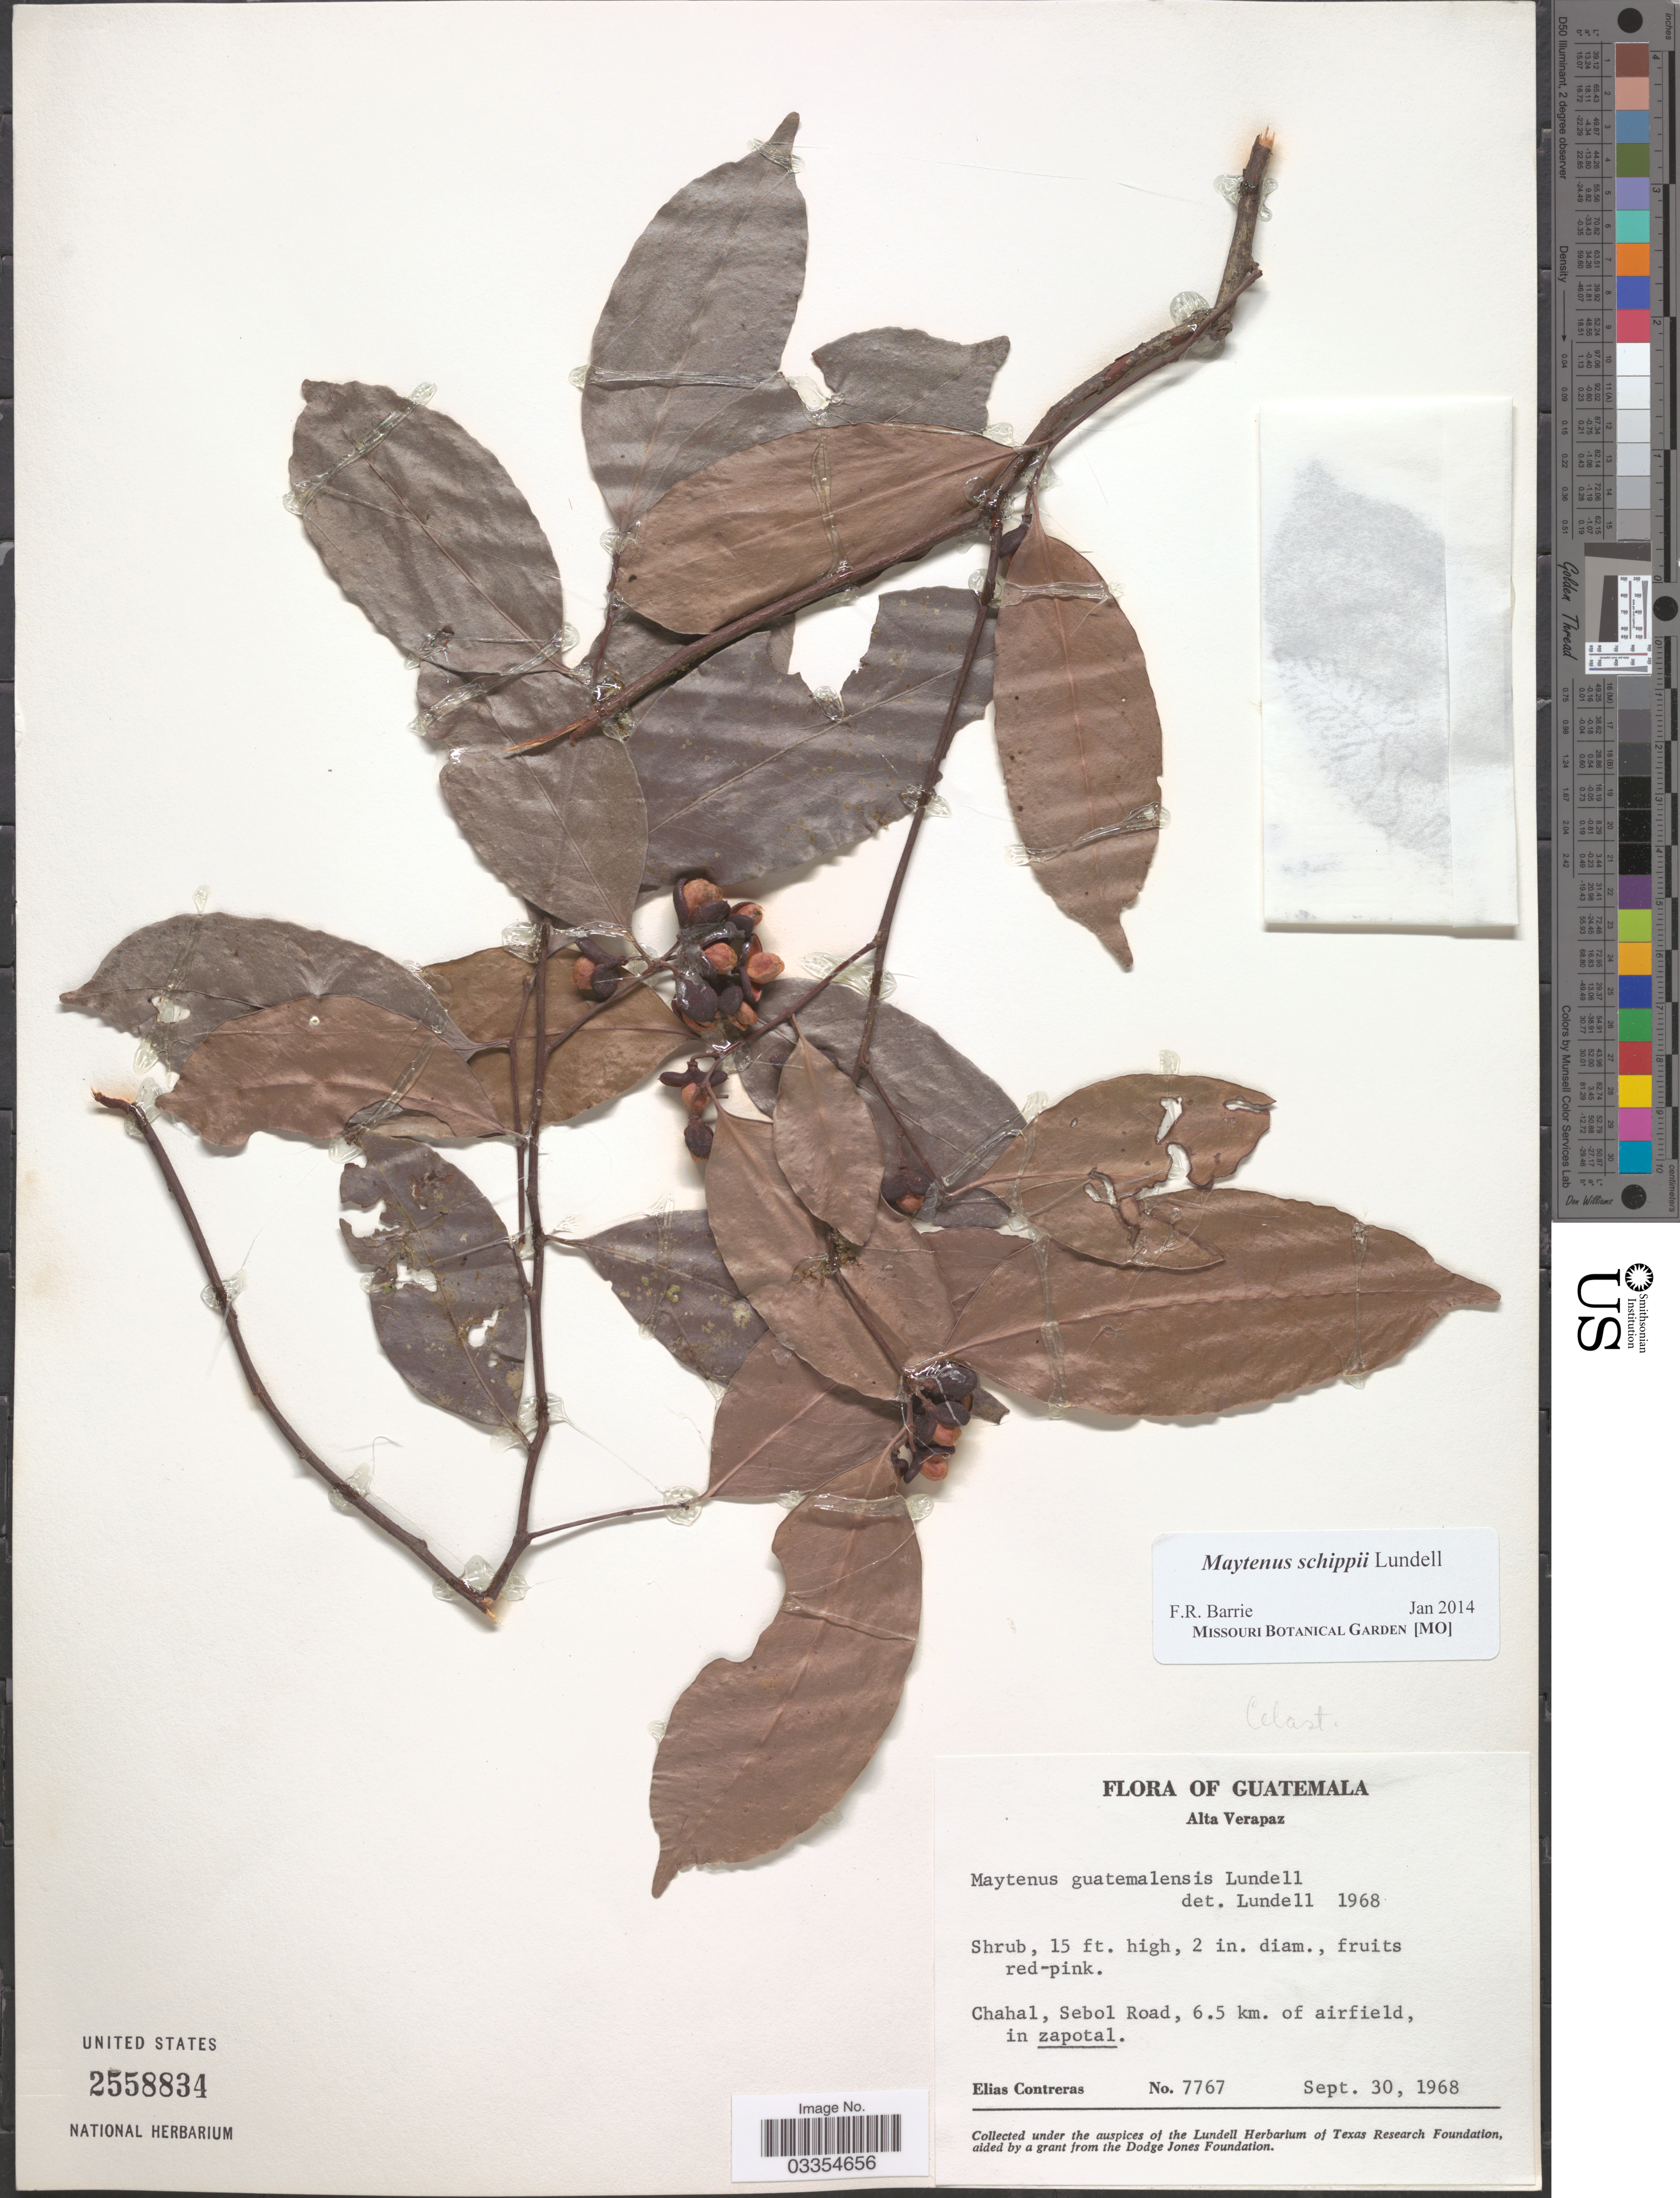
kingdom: Plantae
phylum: Tracheophyta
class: Magnoliopsida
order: Celastrales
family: Celastraceae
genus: Maytenus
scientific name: Maytenus schippii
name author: Lundell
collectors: E. Contreras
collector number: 7767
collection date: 1968-09-30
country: Guatemala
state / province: Alta Verapaz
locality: Chahal, Sebol Road, 6.5 km. of airfield.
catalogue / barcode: US 2558834